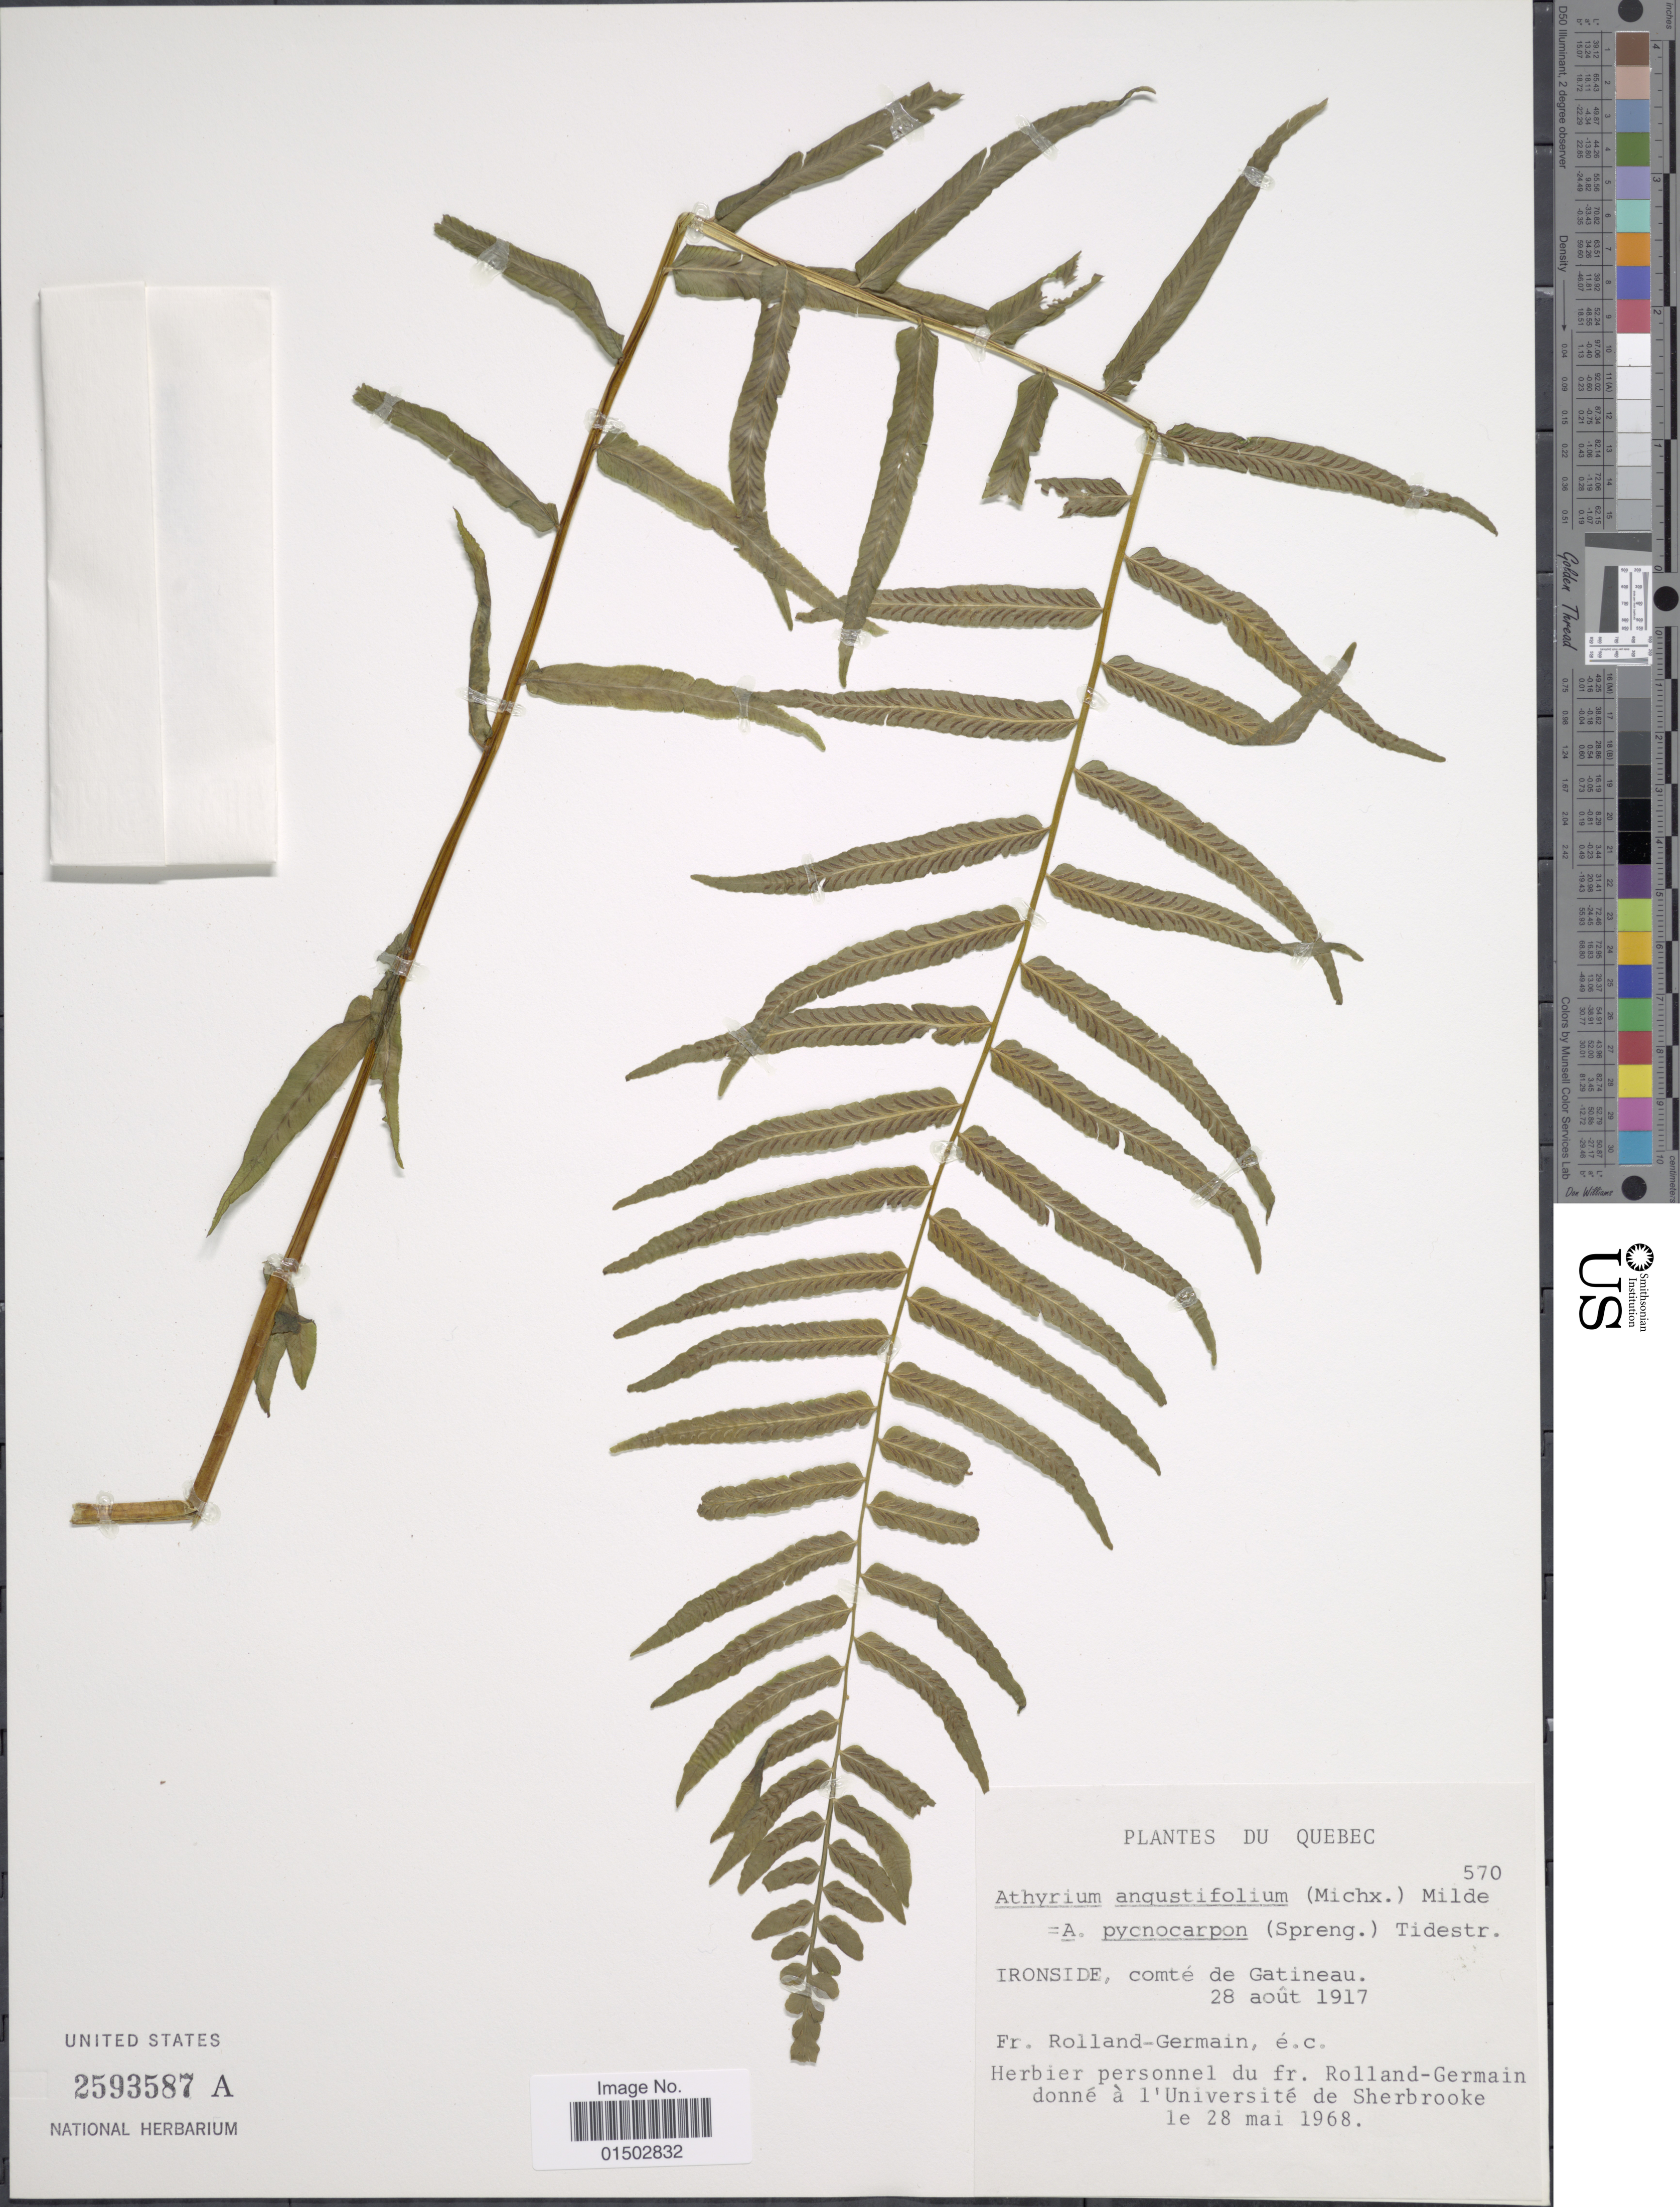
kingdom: Plantae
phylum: Tracheophyta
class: Polypodiopsida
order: Polypodiales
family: Diplaziopsidaceae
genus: Homalosorus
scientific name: Homalosorus pycnocarpos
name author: (Spreng.) Pic. Serm.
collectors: Rolland-Germain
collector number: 570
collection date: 1917-08-28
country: Canada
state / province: Quebec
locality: IRONSIDE, comte de Gatineau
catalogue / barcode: US 2593587A